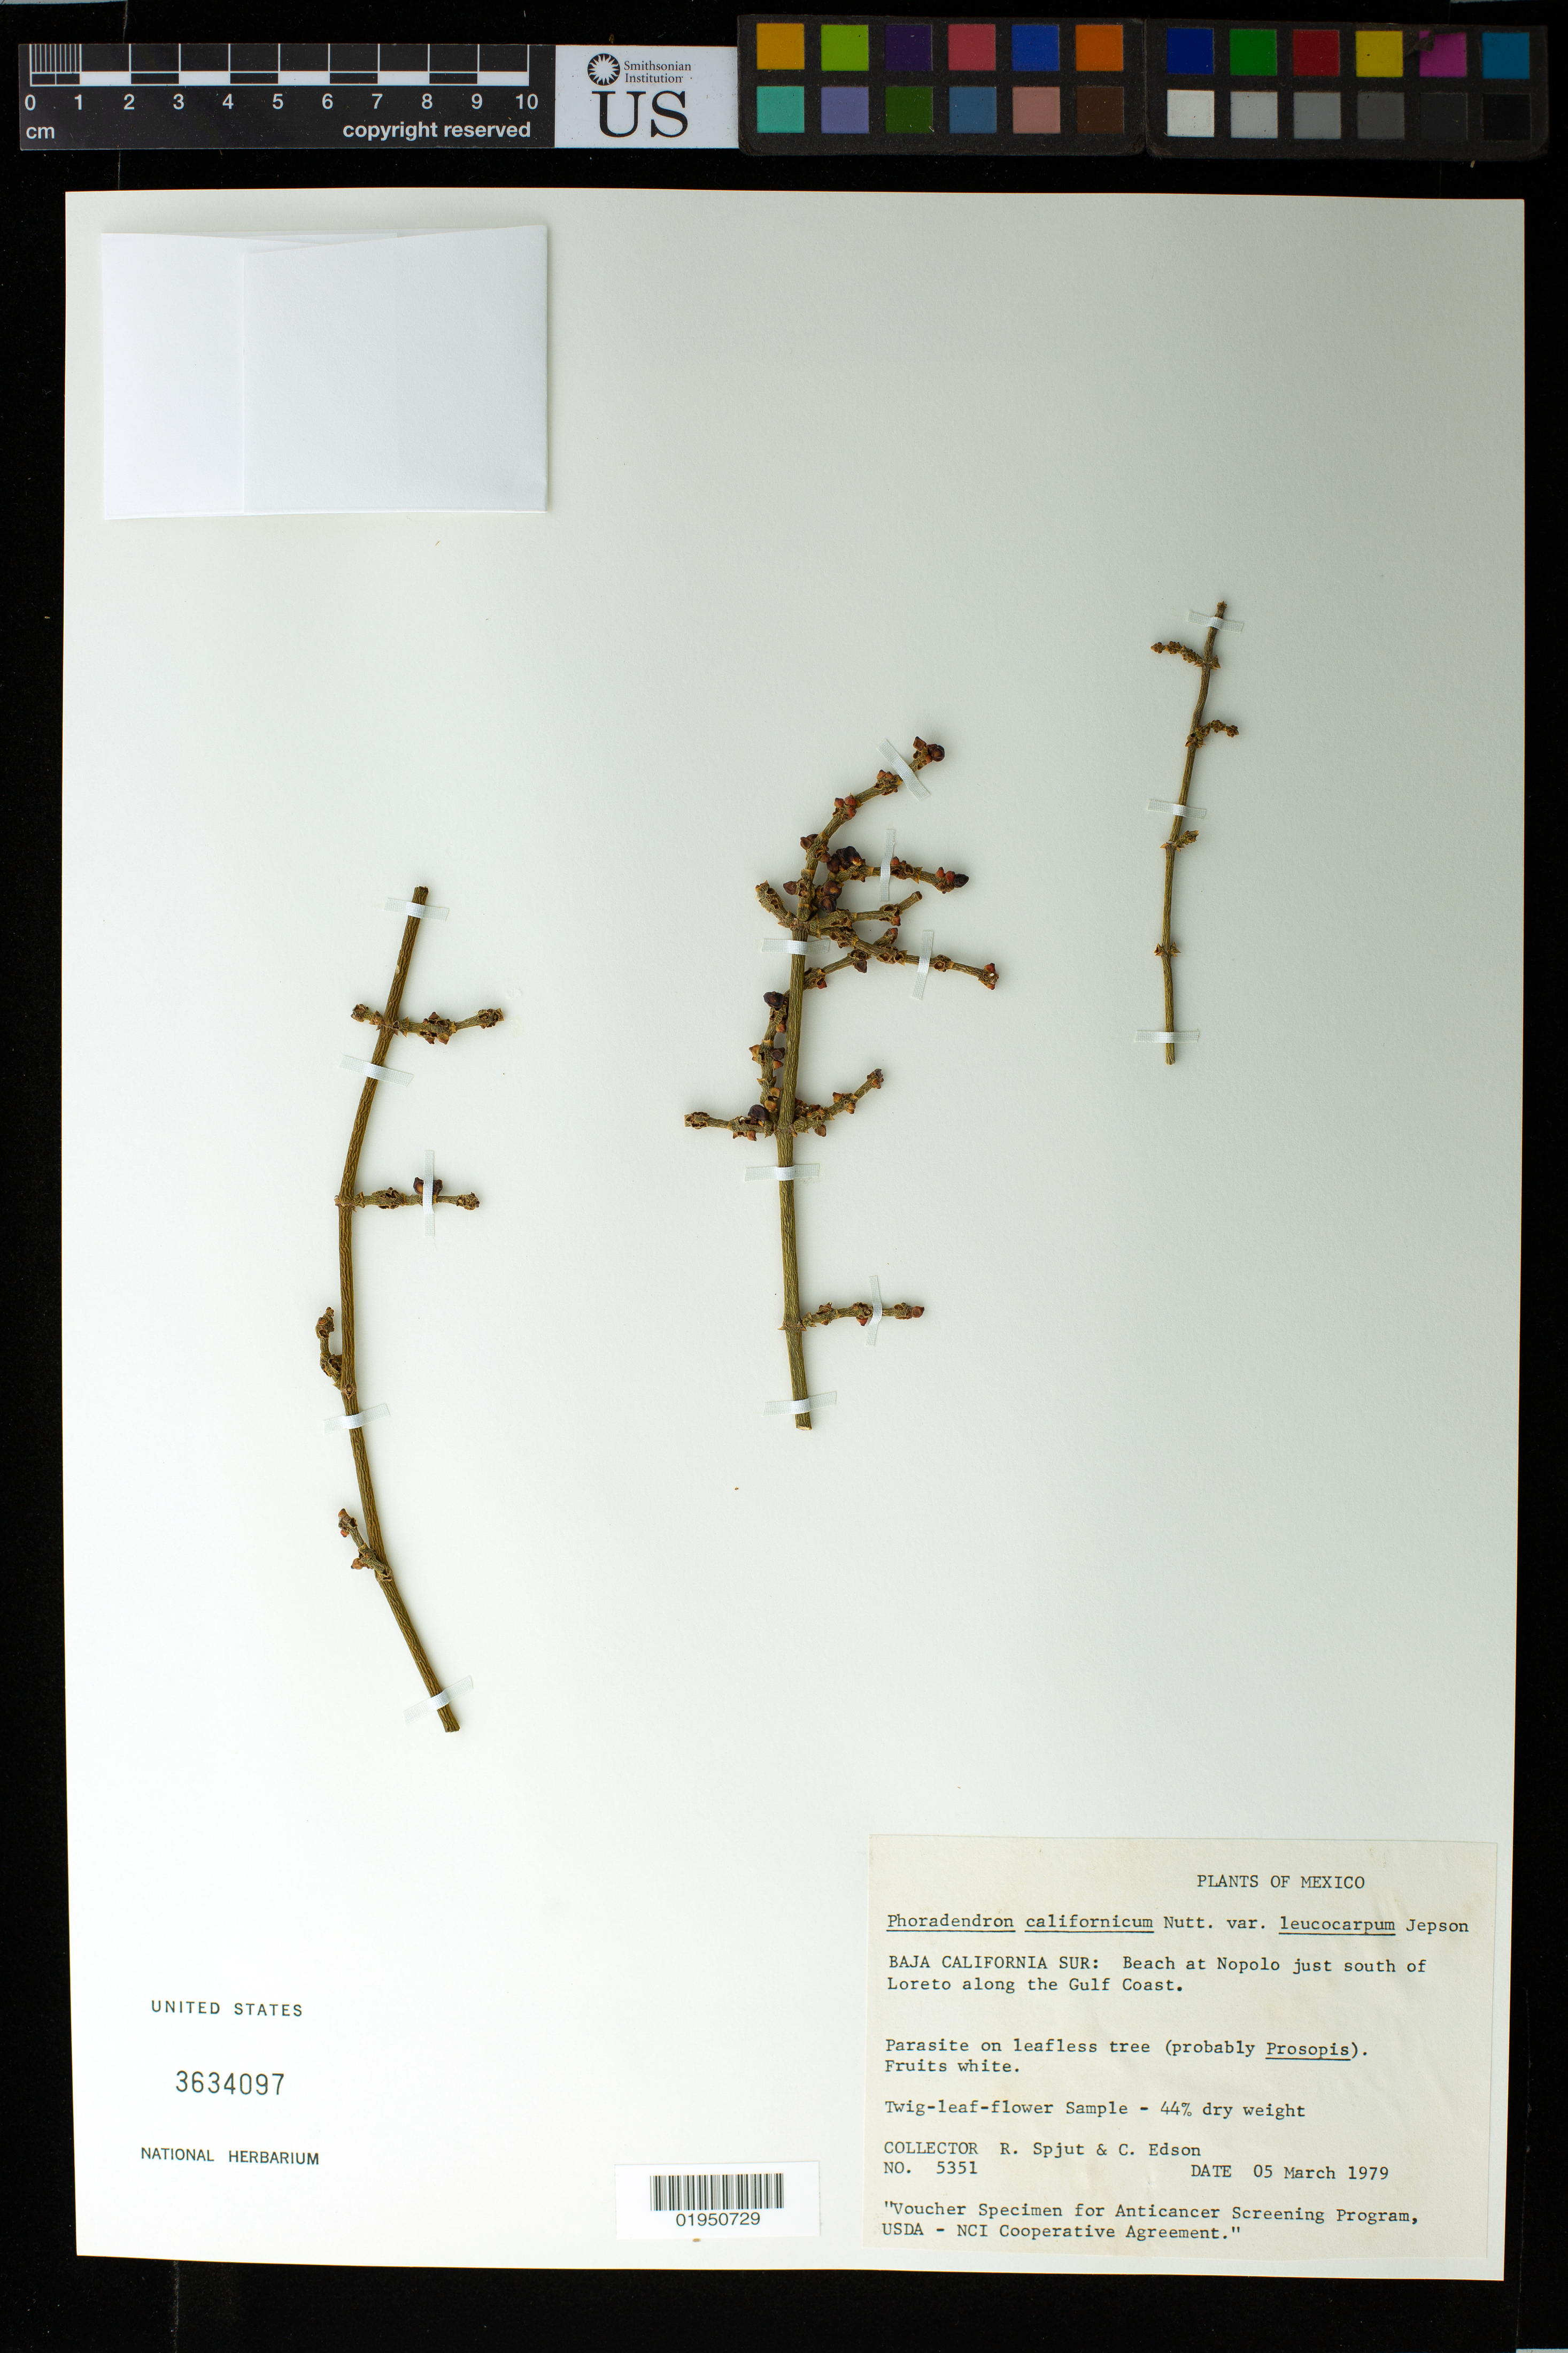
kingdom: Plantae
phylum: Tracheophyta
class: Magnoliopsida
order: Santalales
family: Viscaceae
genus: Phoradendron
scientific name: Phoradendron californicum var. leucocarpum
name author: (Trel. ex Munz & I.M. Johnst.) Jeps.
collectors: R. Spjut & C. Edson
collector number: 5351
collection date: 1979-03-05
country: Mexico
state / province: Baja California Sur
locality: Beach at Nopolo just south of Loreto along the Gulf Coast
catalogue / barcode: US 3634097